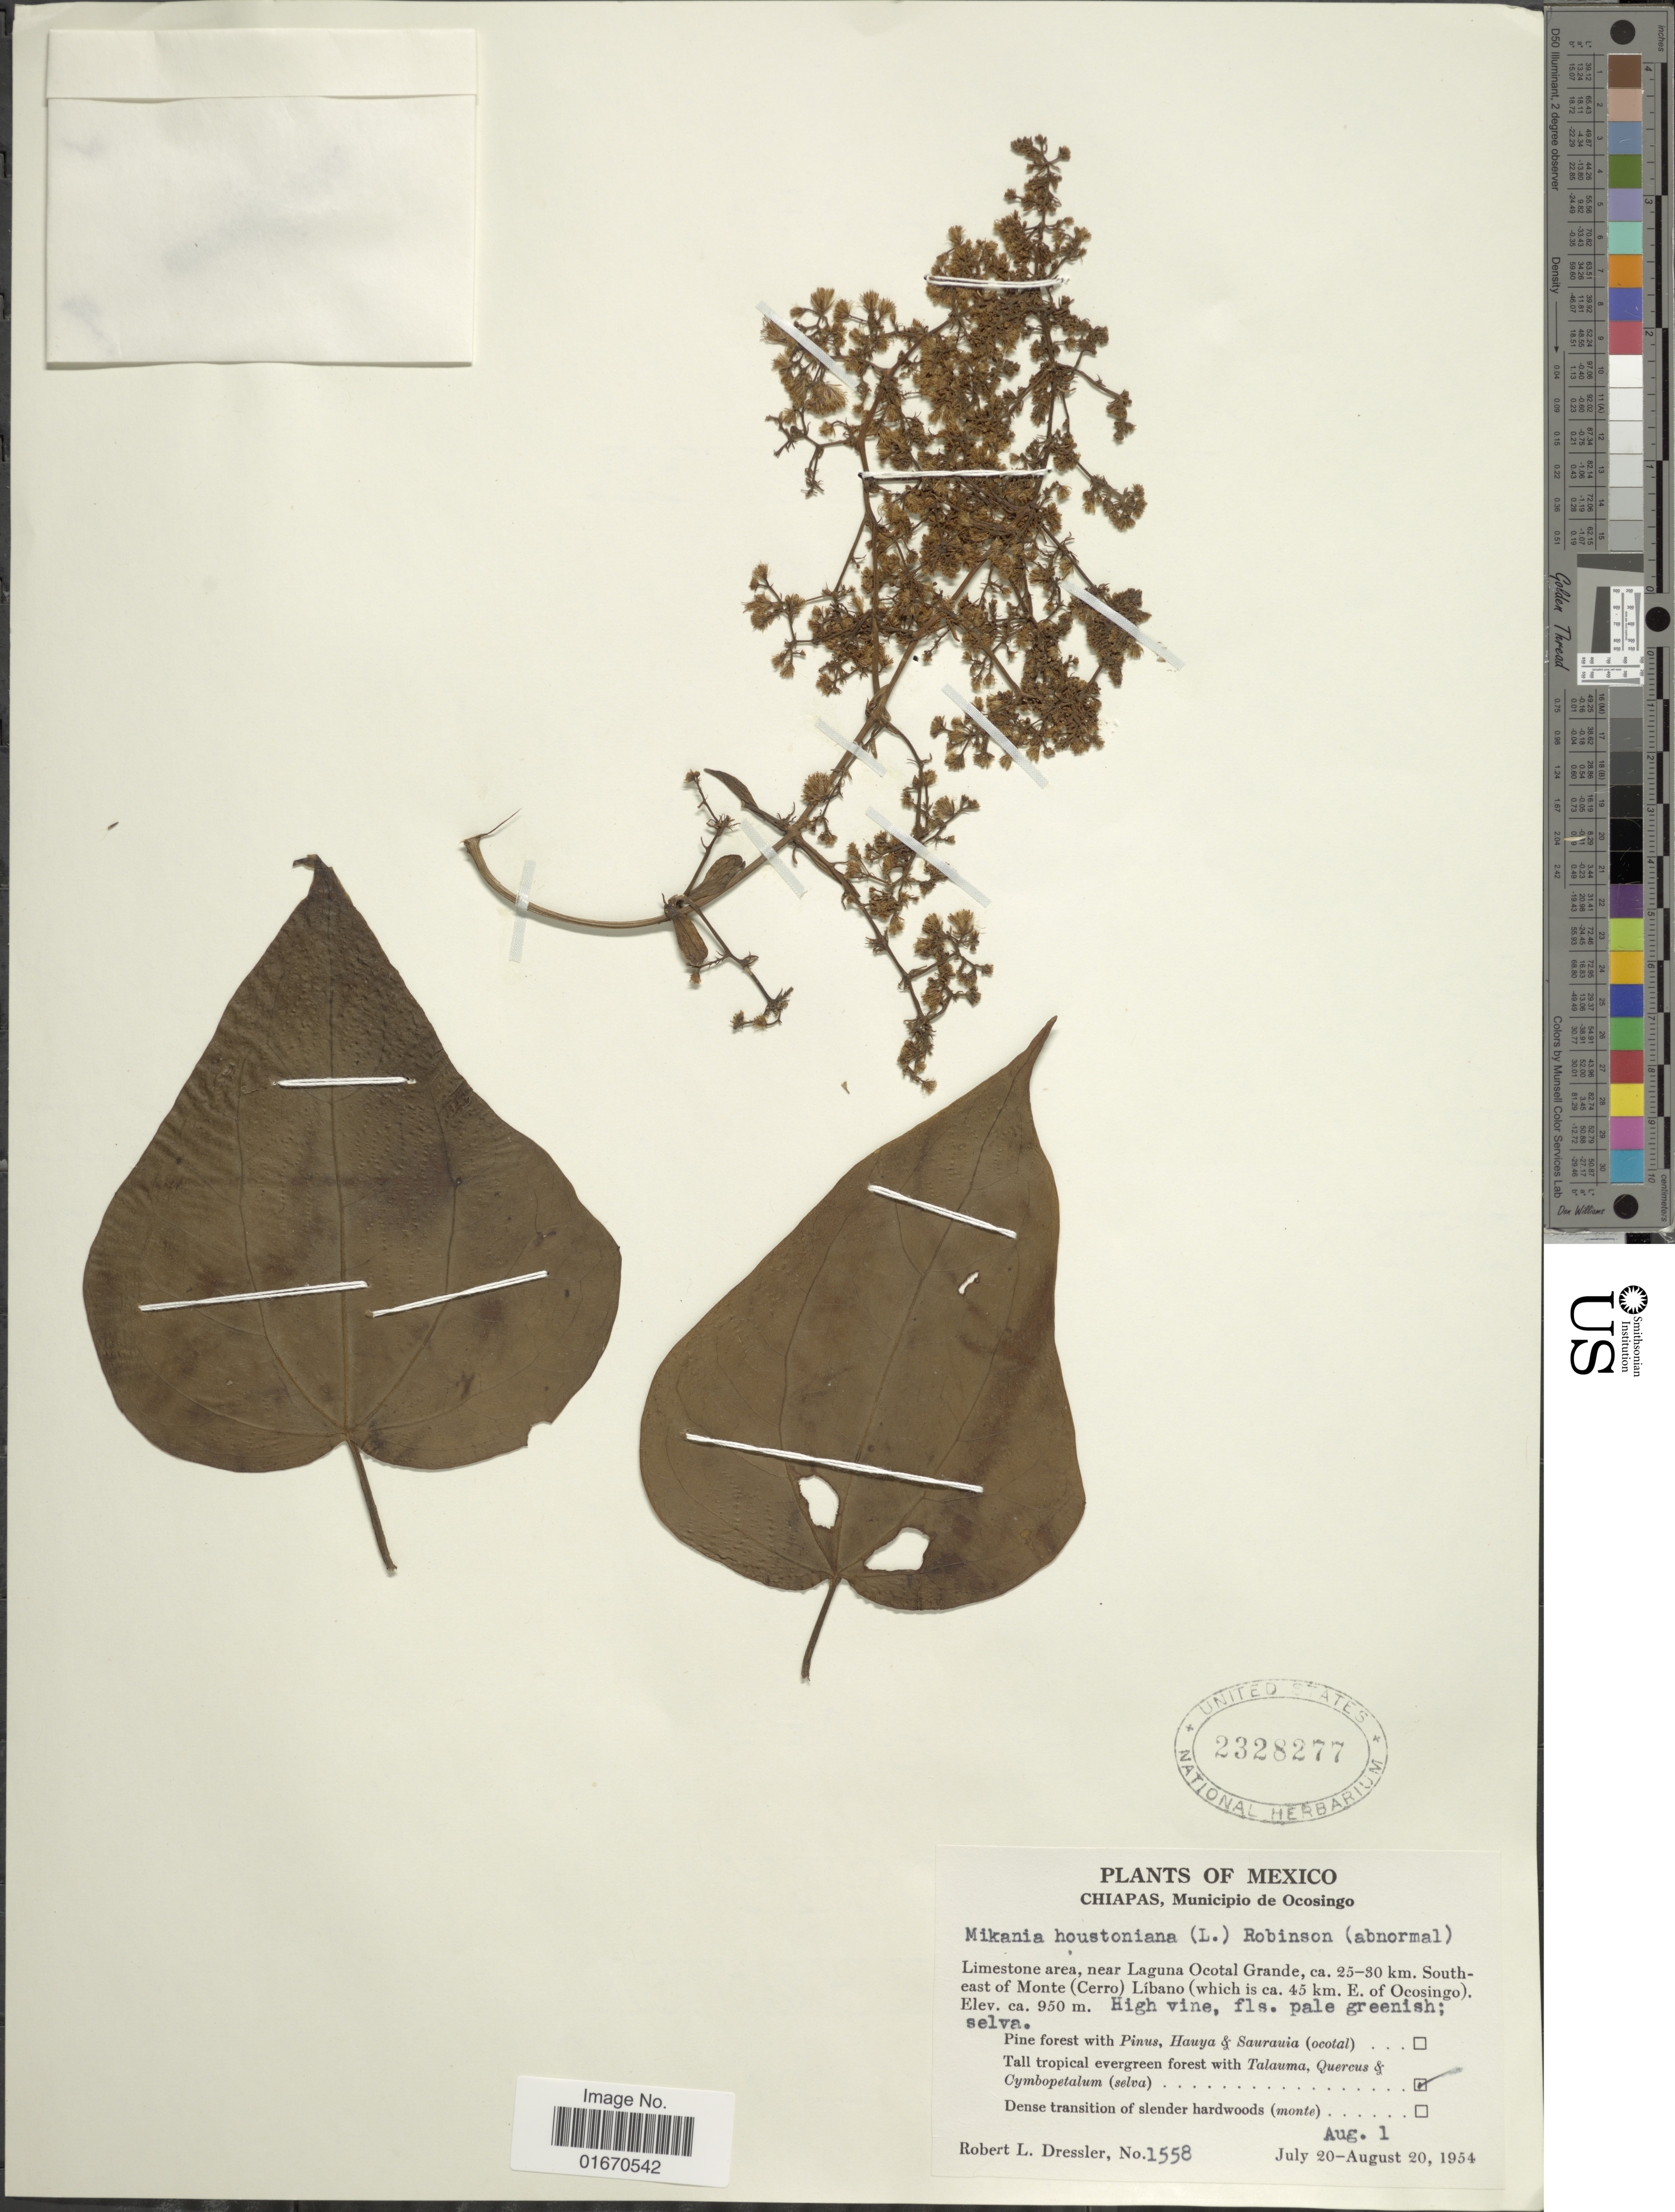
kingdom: Plantae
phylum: Tracheophyta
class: Magnoliopsida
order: Asterales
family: Asteraceae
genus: Mikania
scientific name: Mikania houstoniana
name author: (L.) B.L. Rob.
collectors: R. Dressler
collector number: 1558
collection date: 1954-07-20/1954-08-20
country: Mexico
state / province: Chiapas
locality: Municipio de Ocosingo, Limestone area, near Laguna Ocotal Grande, ca 25-30 km South-east of Monte (Cerro) Libano (which is ca 45 km E of Ocosingo)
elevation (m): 950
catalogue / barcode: US 2328277